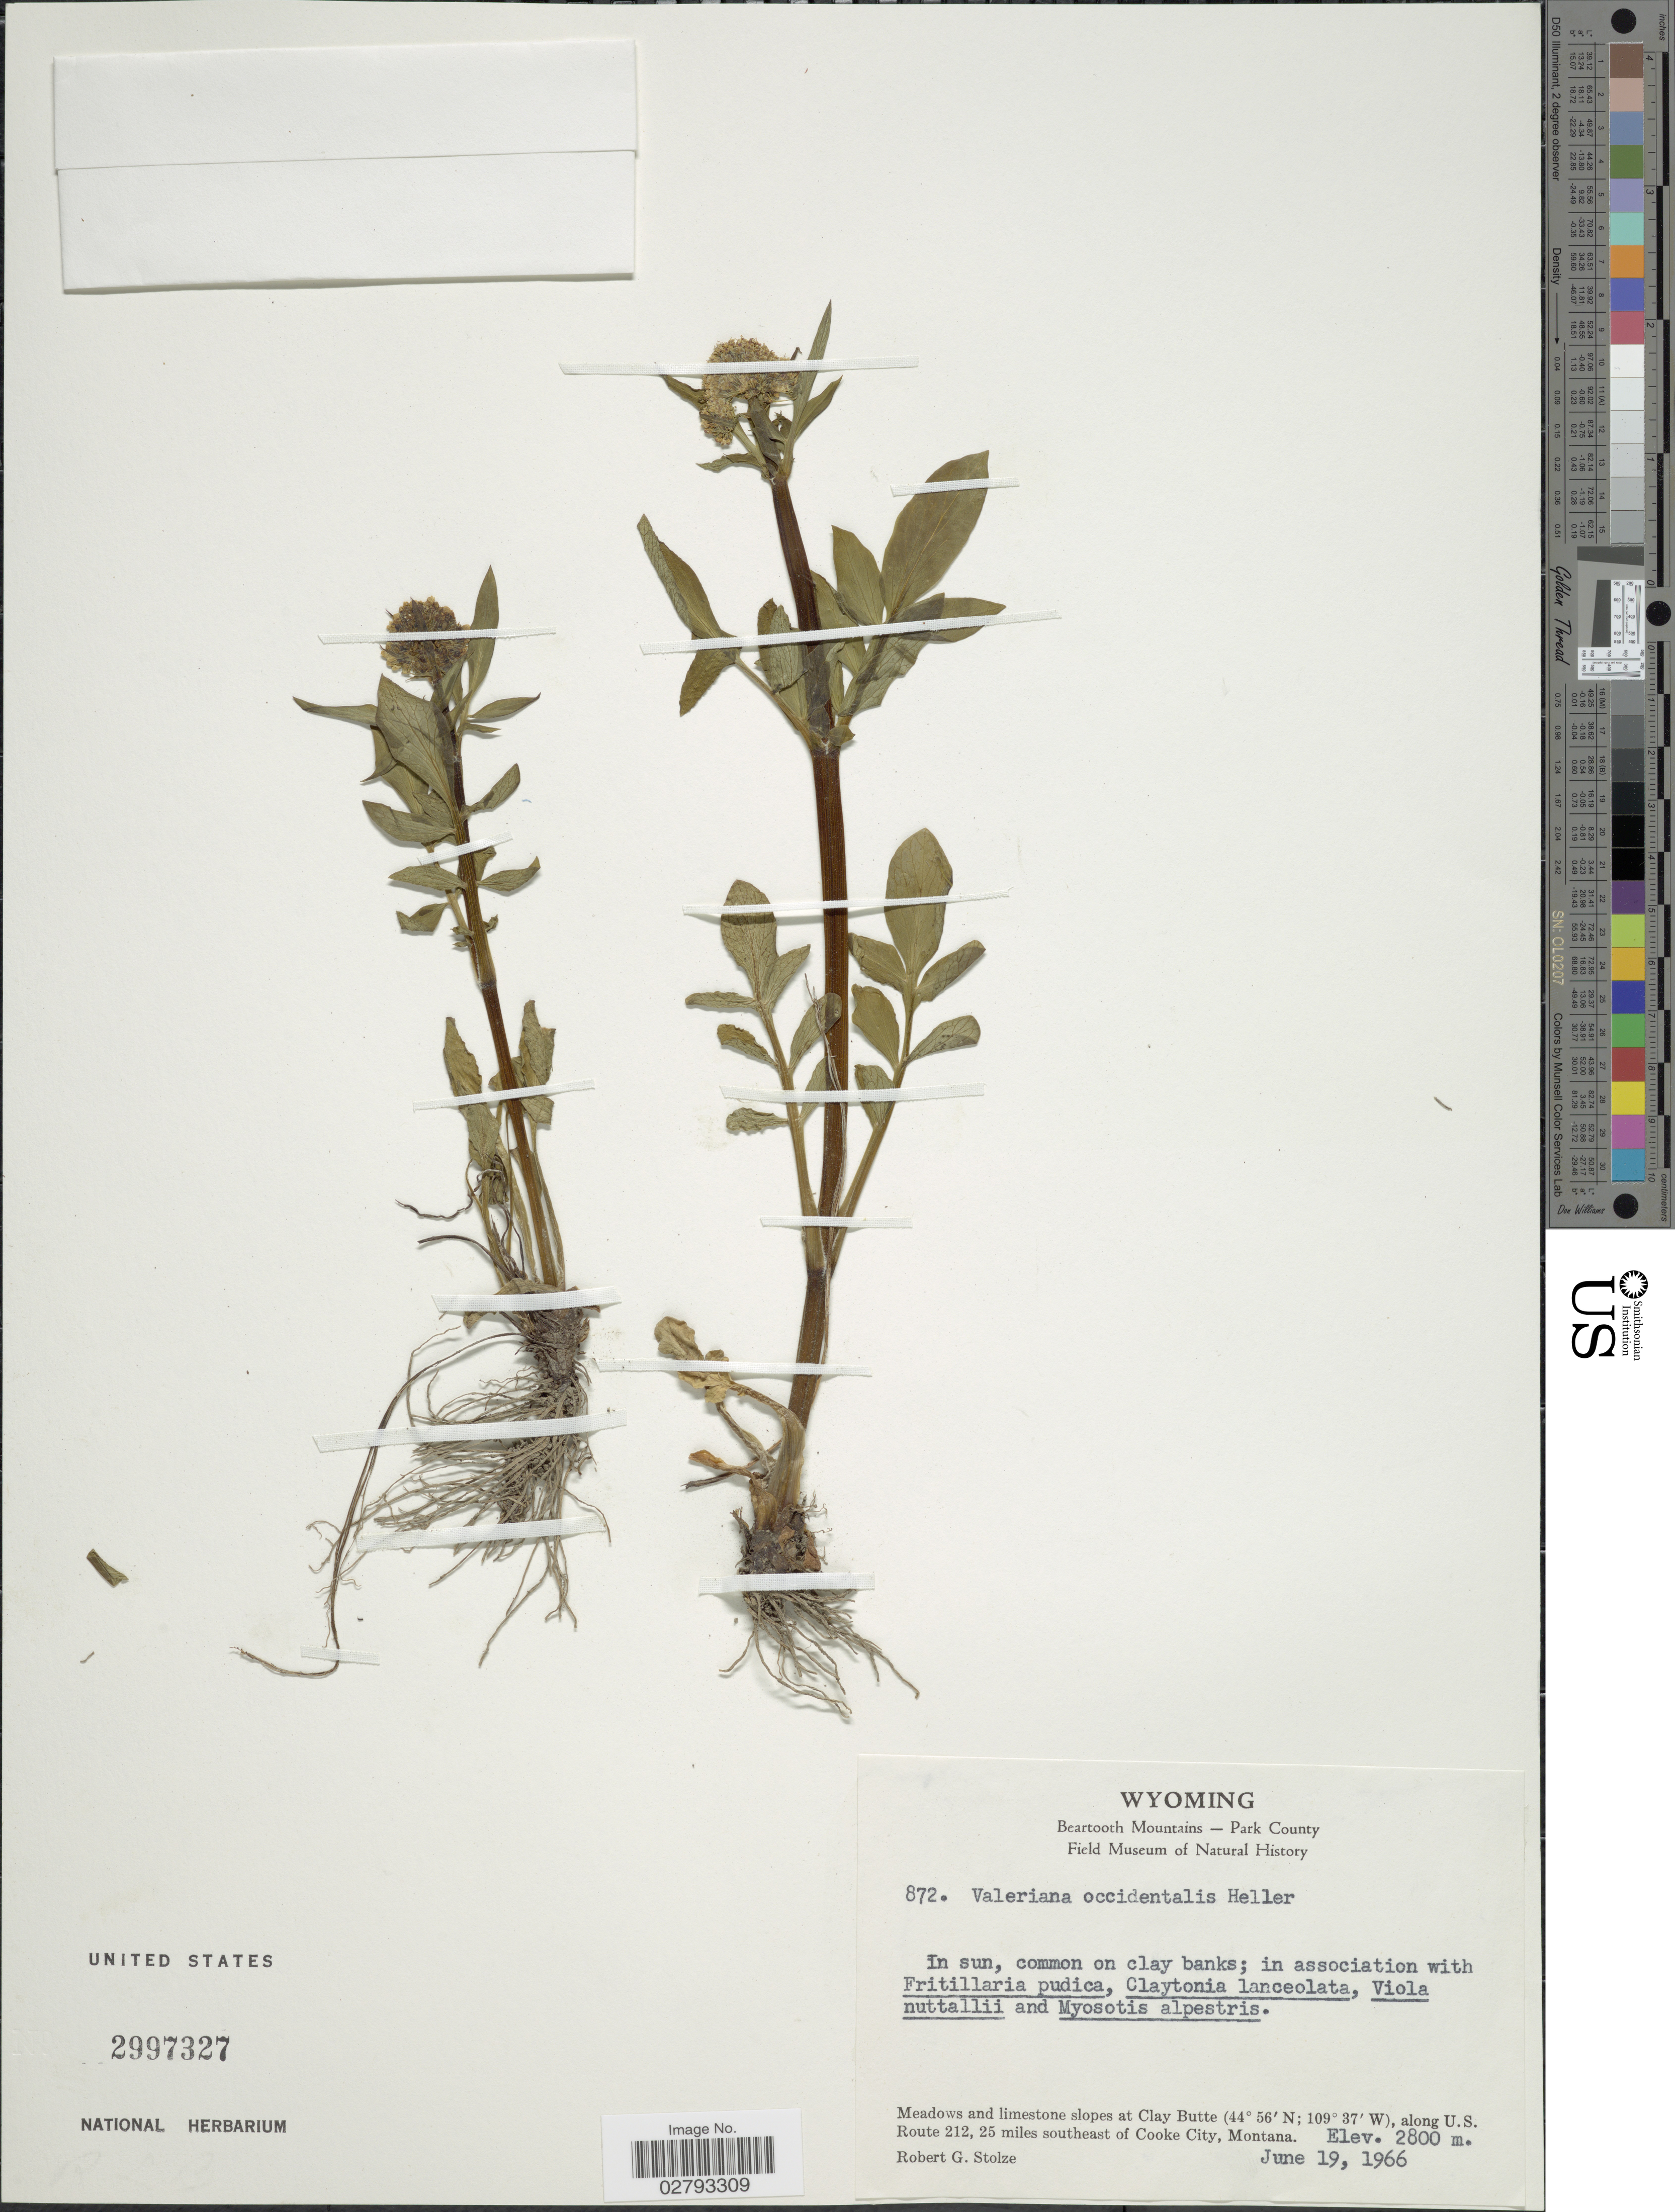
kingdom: Plantae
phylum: Tracheophyta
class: Magnoliopsida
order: Dipsacales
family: Caprifoliaceae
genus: Valeriana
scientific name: Valeriana occidentalis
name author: A. Heller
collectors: R. G. Stolze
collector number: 872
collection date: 1966-06-19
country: United States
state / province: Montana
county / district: Park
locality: Beartooth Mountains , Meadows and limestone slopes at Clay Butte, along U.S. Route 212, 25 miles southeast of Cooke City, Montana.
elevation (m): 2800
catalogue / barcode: US 2997327